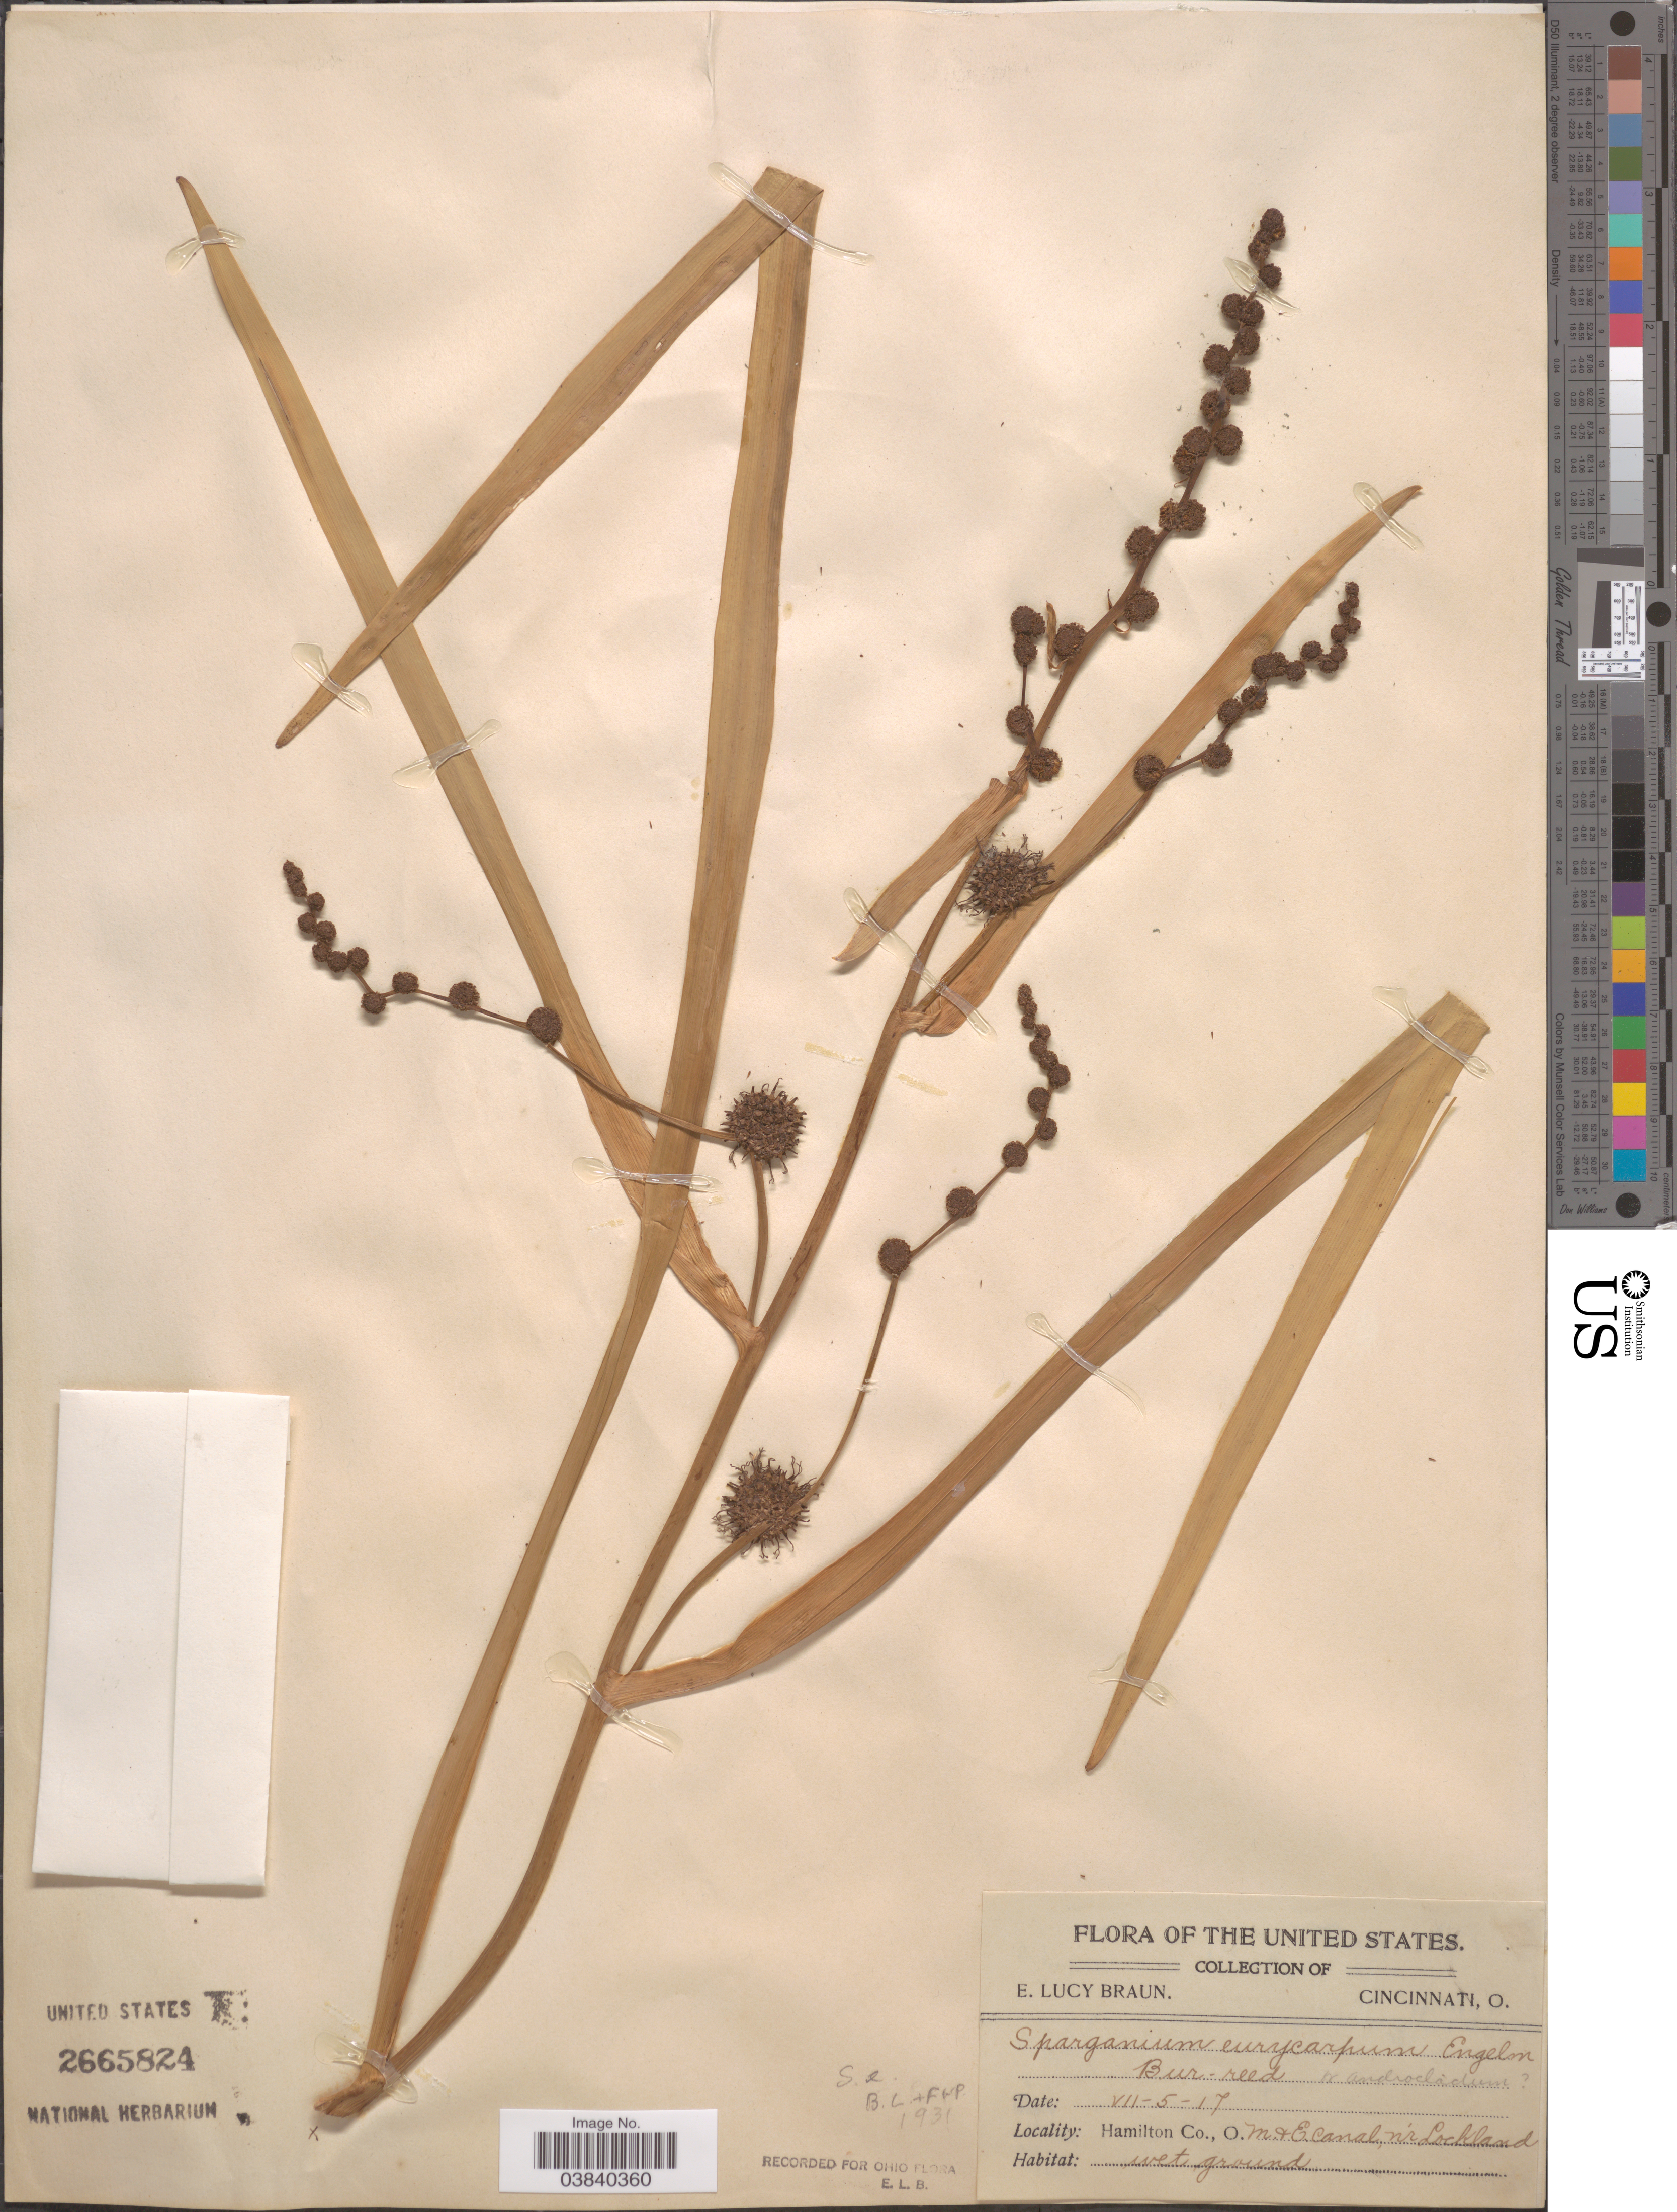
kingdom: Plantae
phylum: Tracheophyta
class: Liliopsida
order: Poales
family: Typhaceae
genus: Sparganium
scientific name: Sparganium eurycarpum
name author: Engelm.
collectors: E. L. Braun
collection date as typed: Transcribed d/m/y: 5/7/17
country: United States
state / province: Ohio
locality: Hamilton Co. M & E Canal, n'r Lockland.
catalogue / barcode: US 2665824